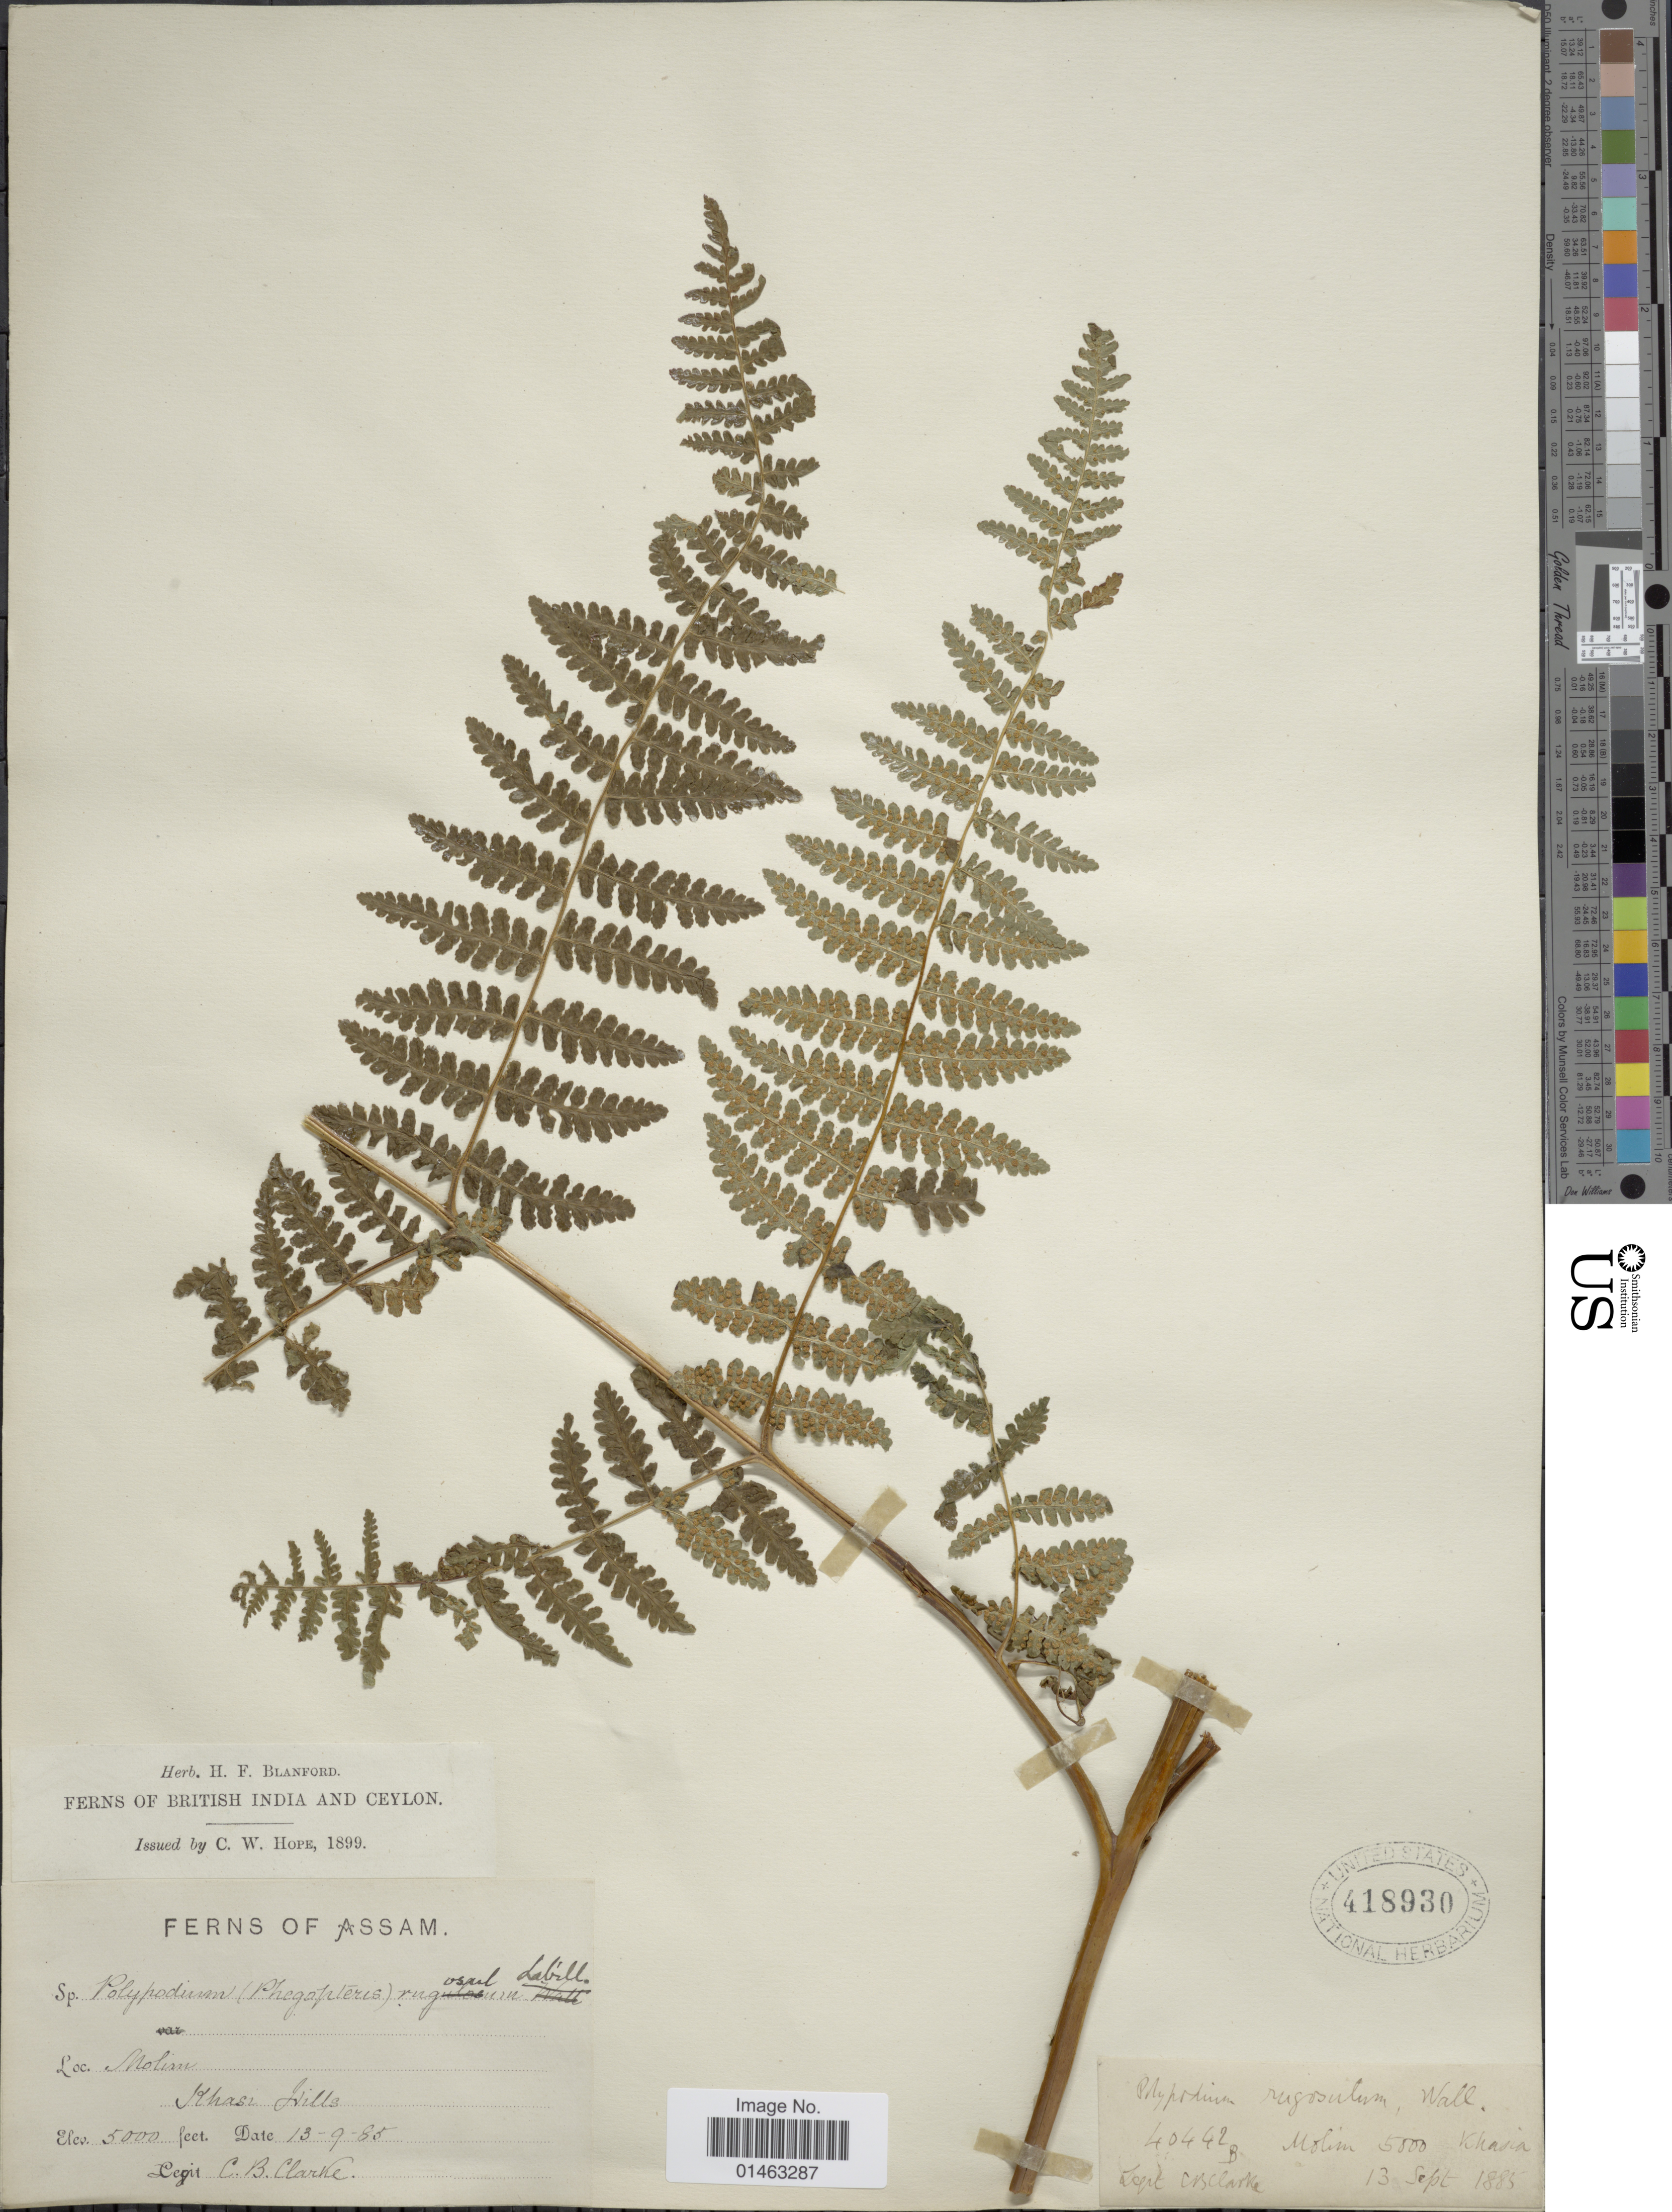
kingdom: Plantae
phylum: Tracheophyta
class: Polypodiopsida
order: Polypodiales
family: Dennstaedtiaceae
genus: Hypolepis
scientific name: Hypolepis punctata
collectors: C. B. Clarke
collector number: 40442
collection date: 1885-09-13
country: India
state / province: Meghalaya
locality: Molim. Khasi Hills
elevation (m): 1524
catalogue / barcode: US 418930